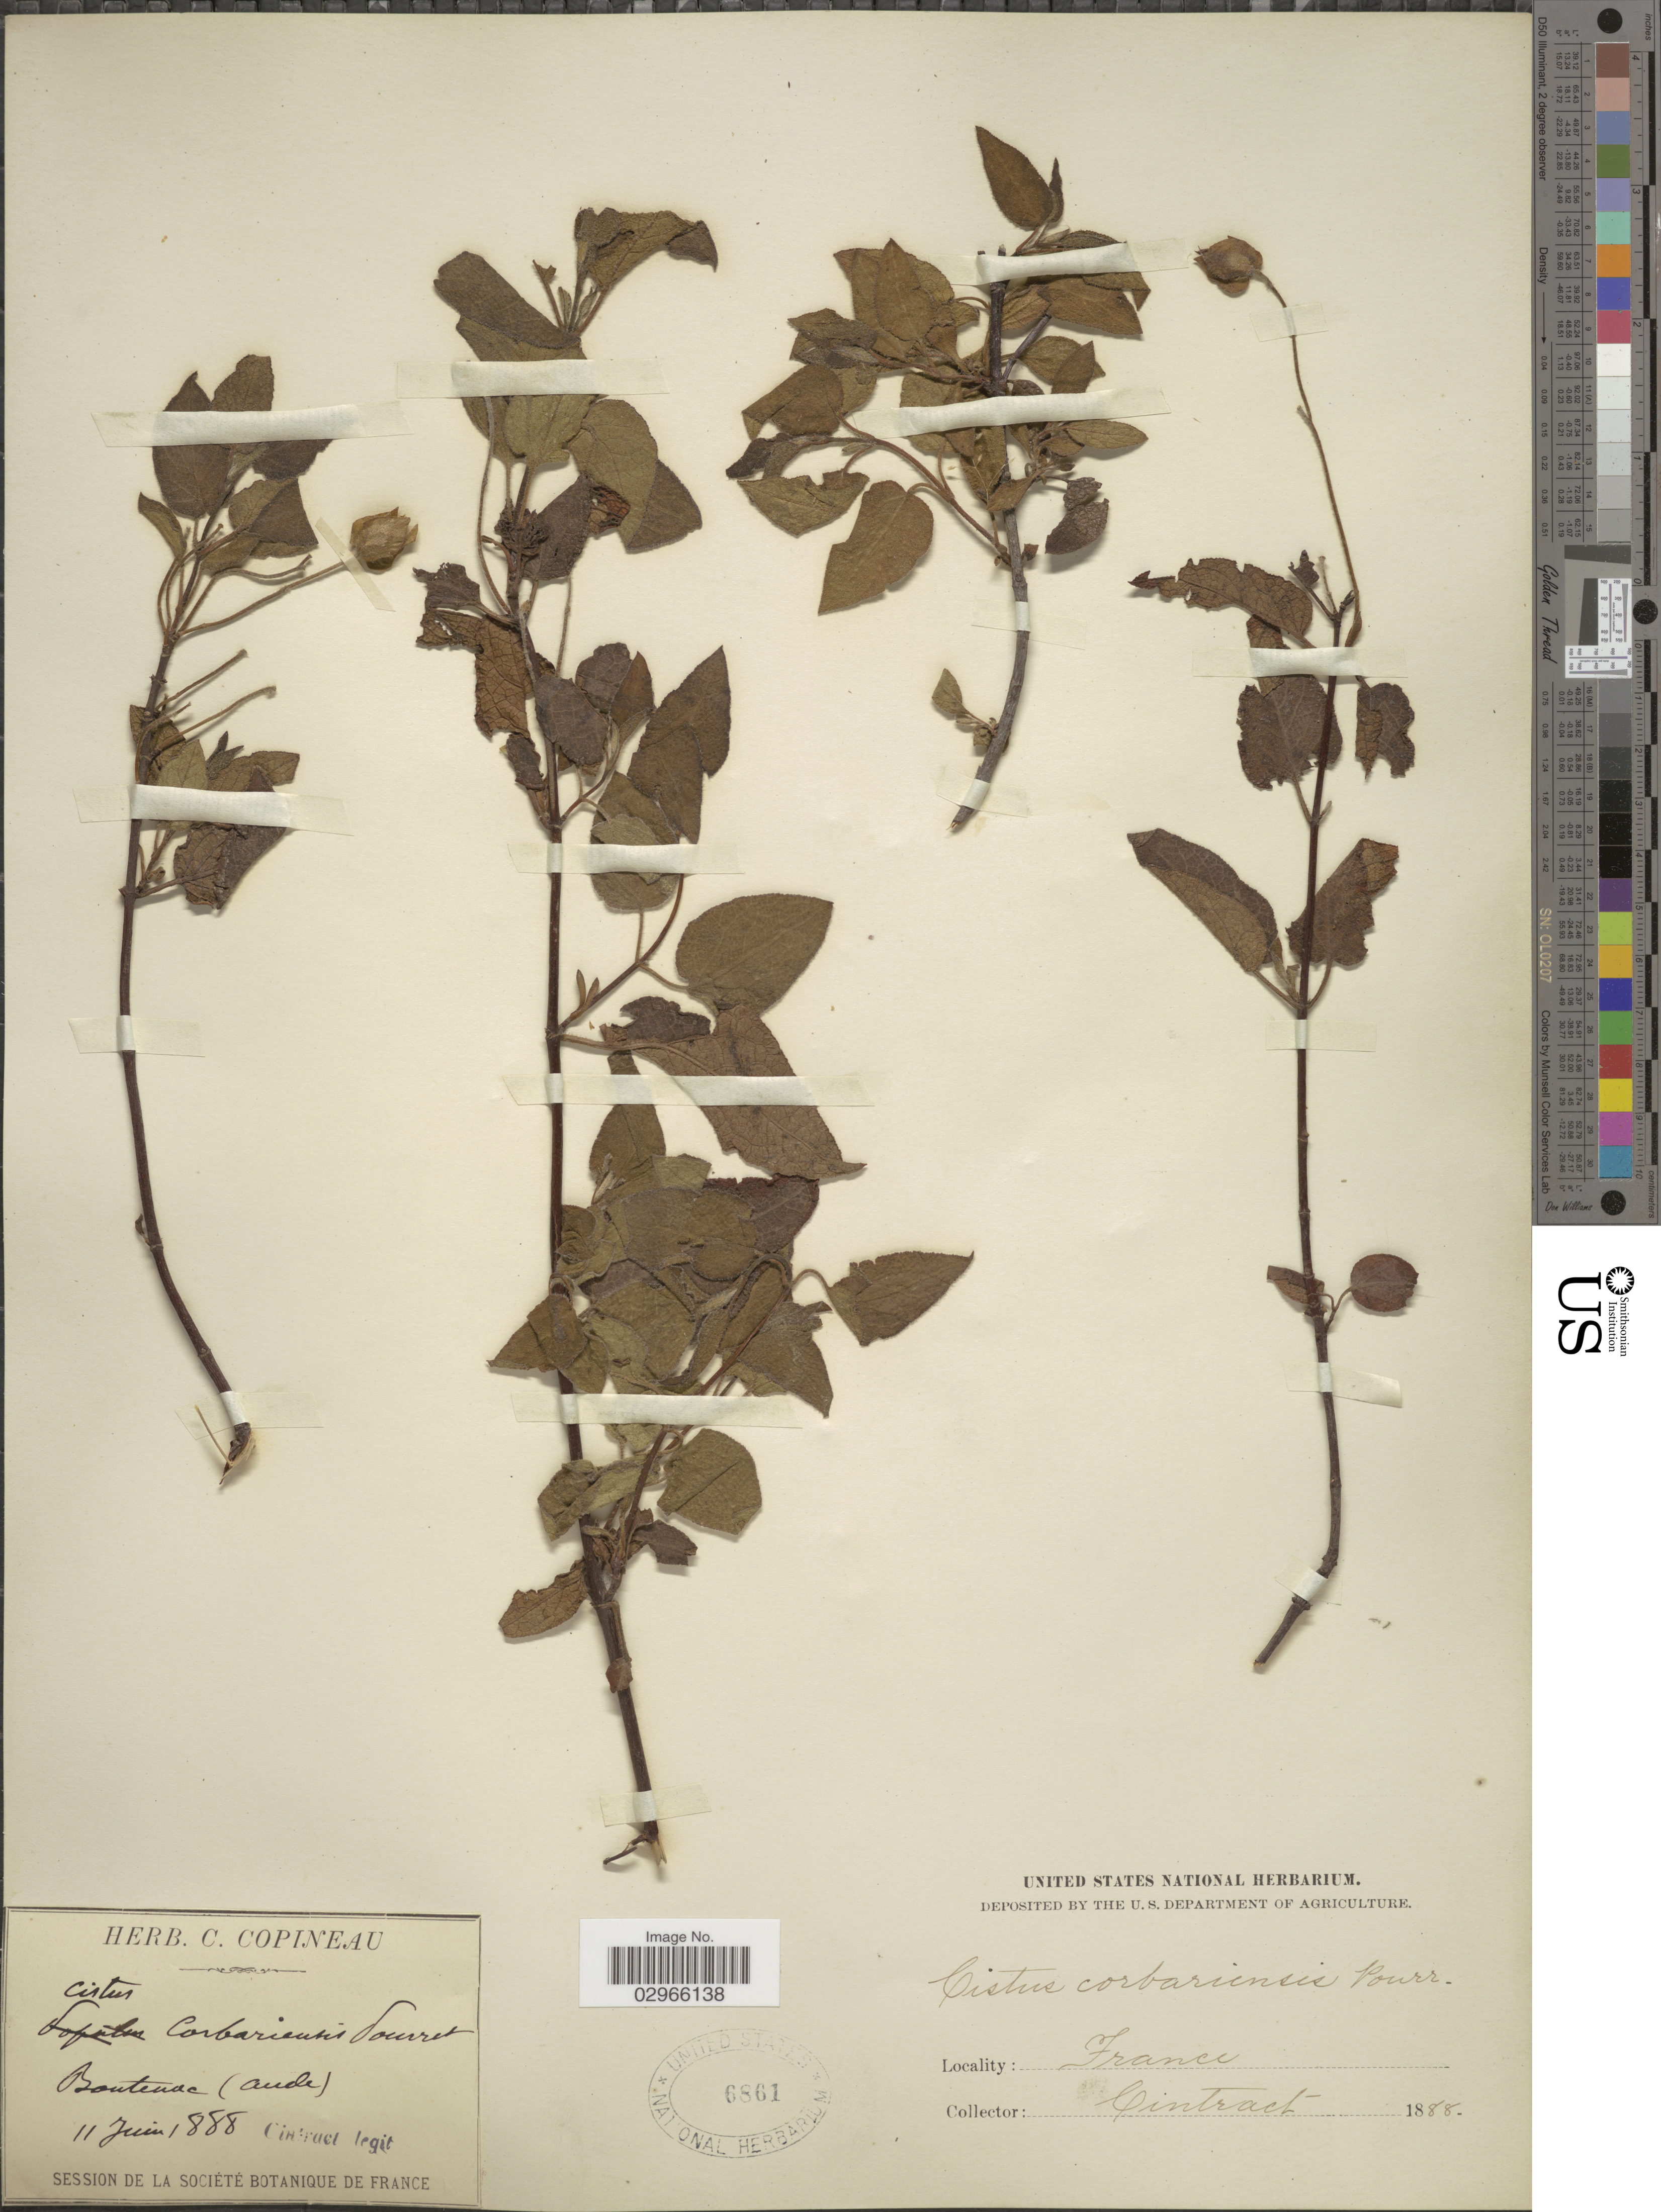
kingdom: Plantae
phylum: Tracheophyta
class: Magnoliopsida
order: Malvales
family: Cistaceae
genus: Cistus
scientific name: Cistus x corbariensis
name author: Pourr.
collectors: Cintract, --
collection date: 1888-06-11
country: France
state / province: Occitanie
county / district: Aude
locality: Boutenac (Aude).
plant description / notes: Corrected "Boutenac (ande)" to "Boutenac (Aude)."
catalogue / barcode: US 6861